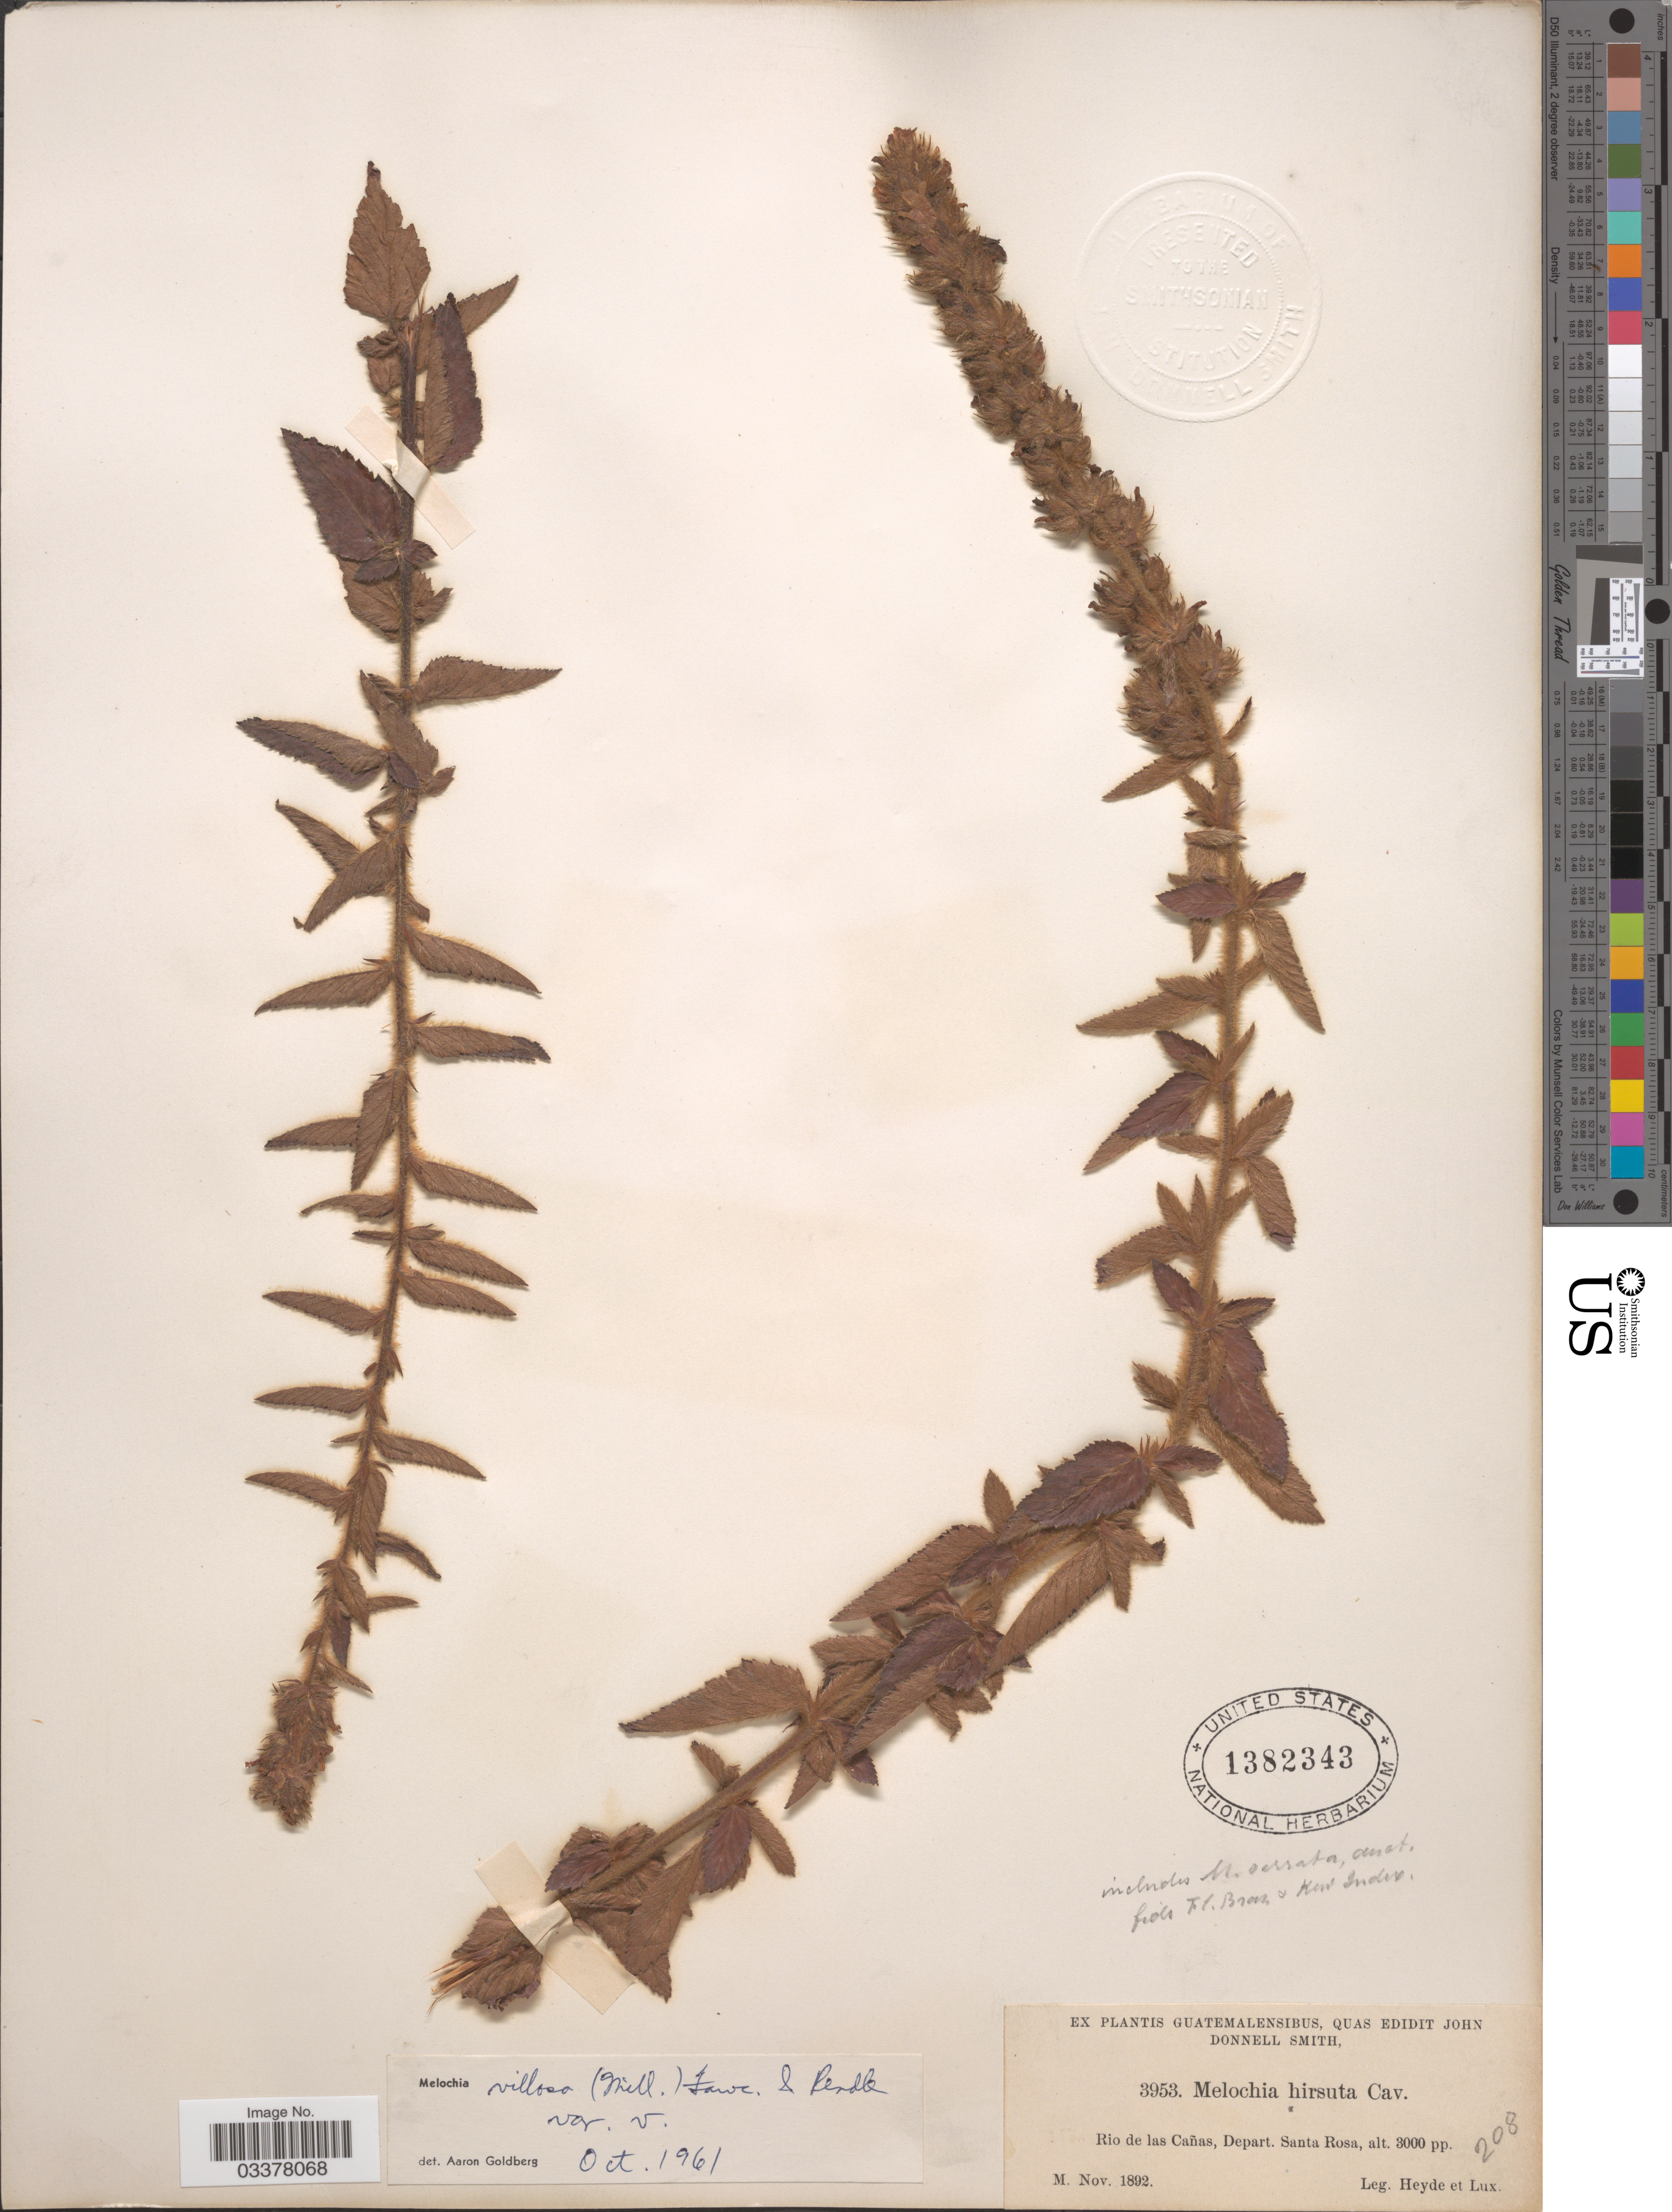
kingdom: Plantae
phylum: Tracheophyta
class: Magnoliopsida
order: Malvales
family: Malvaceae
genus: Melochia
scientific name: Melochia spicata var. spicata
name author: (L.) Fryxell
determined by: Dorr, L. J., (BOT), Smithsonian Institution - National Museum of Natural History (UNITED STATES)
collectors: Heyde & Lux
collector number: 3953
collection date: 1892-11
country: Guatemala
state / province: Santa Rosa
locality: Rio de las Cañas, Depart. Santa Rosa.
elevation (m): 914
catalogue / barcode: US 1382343